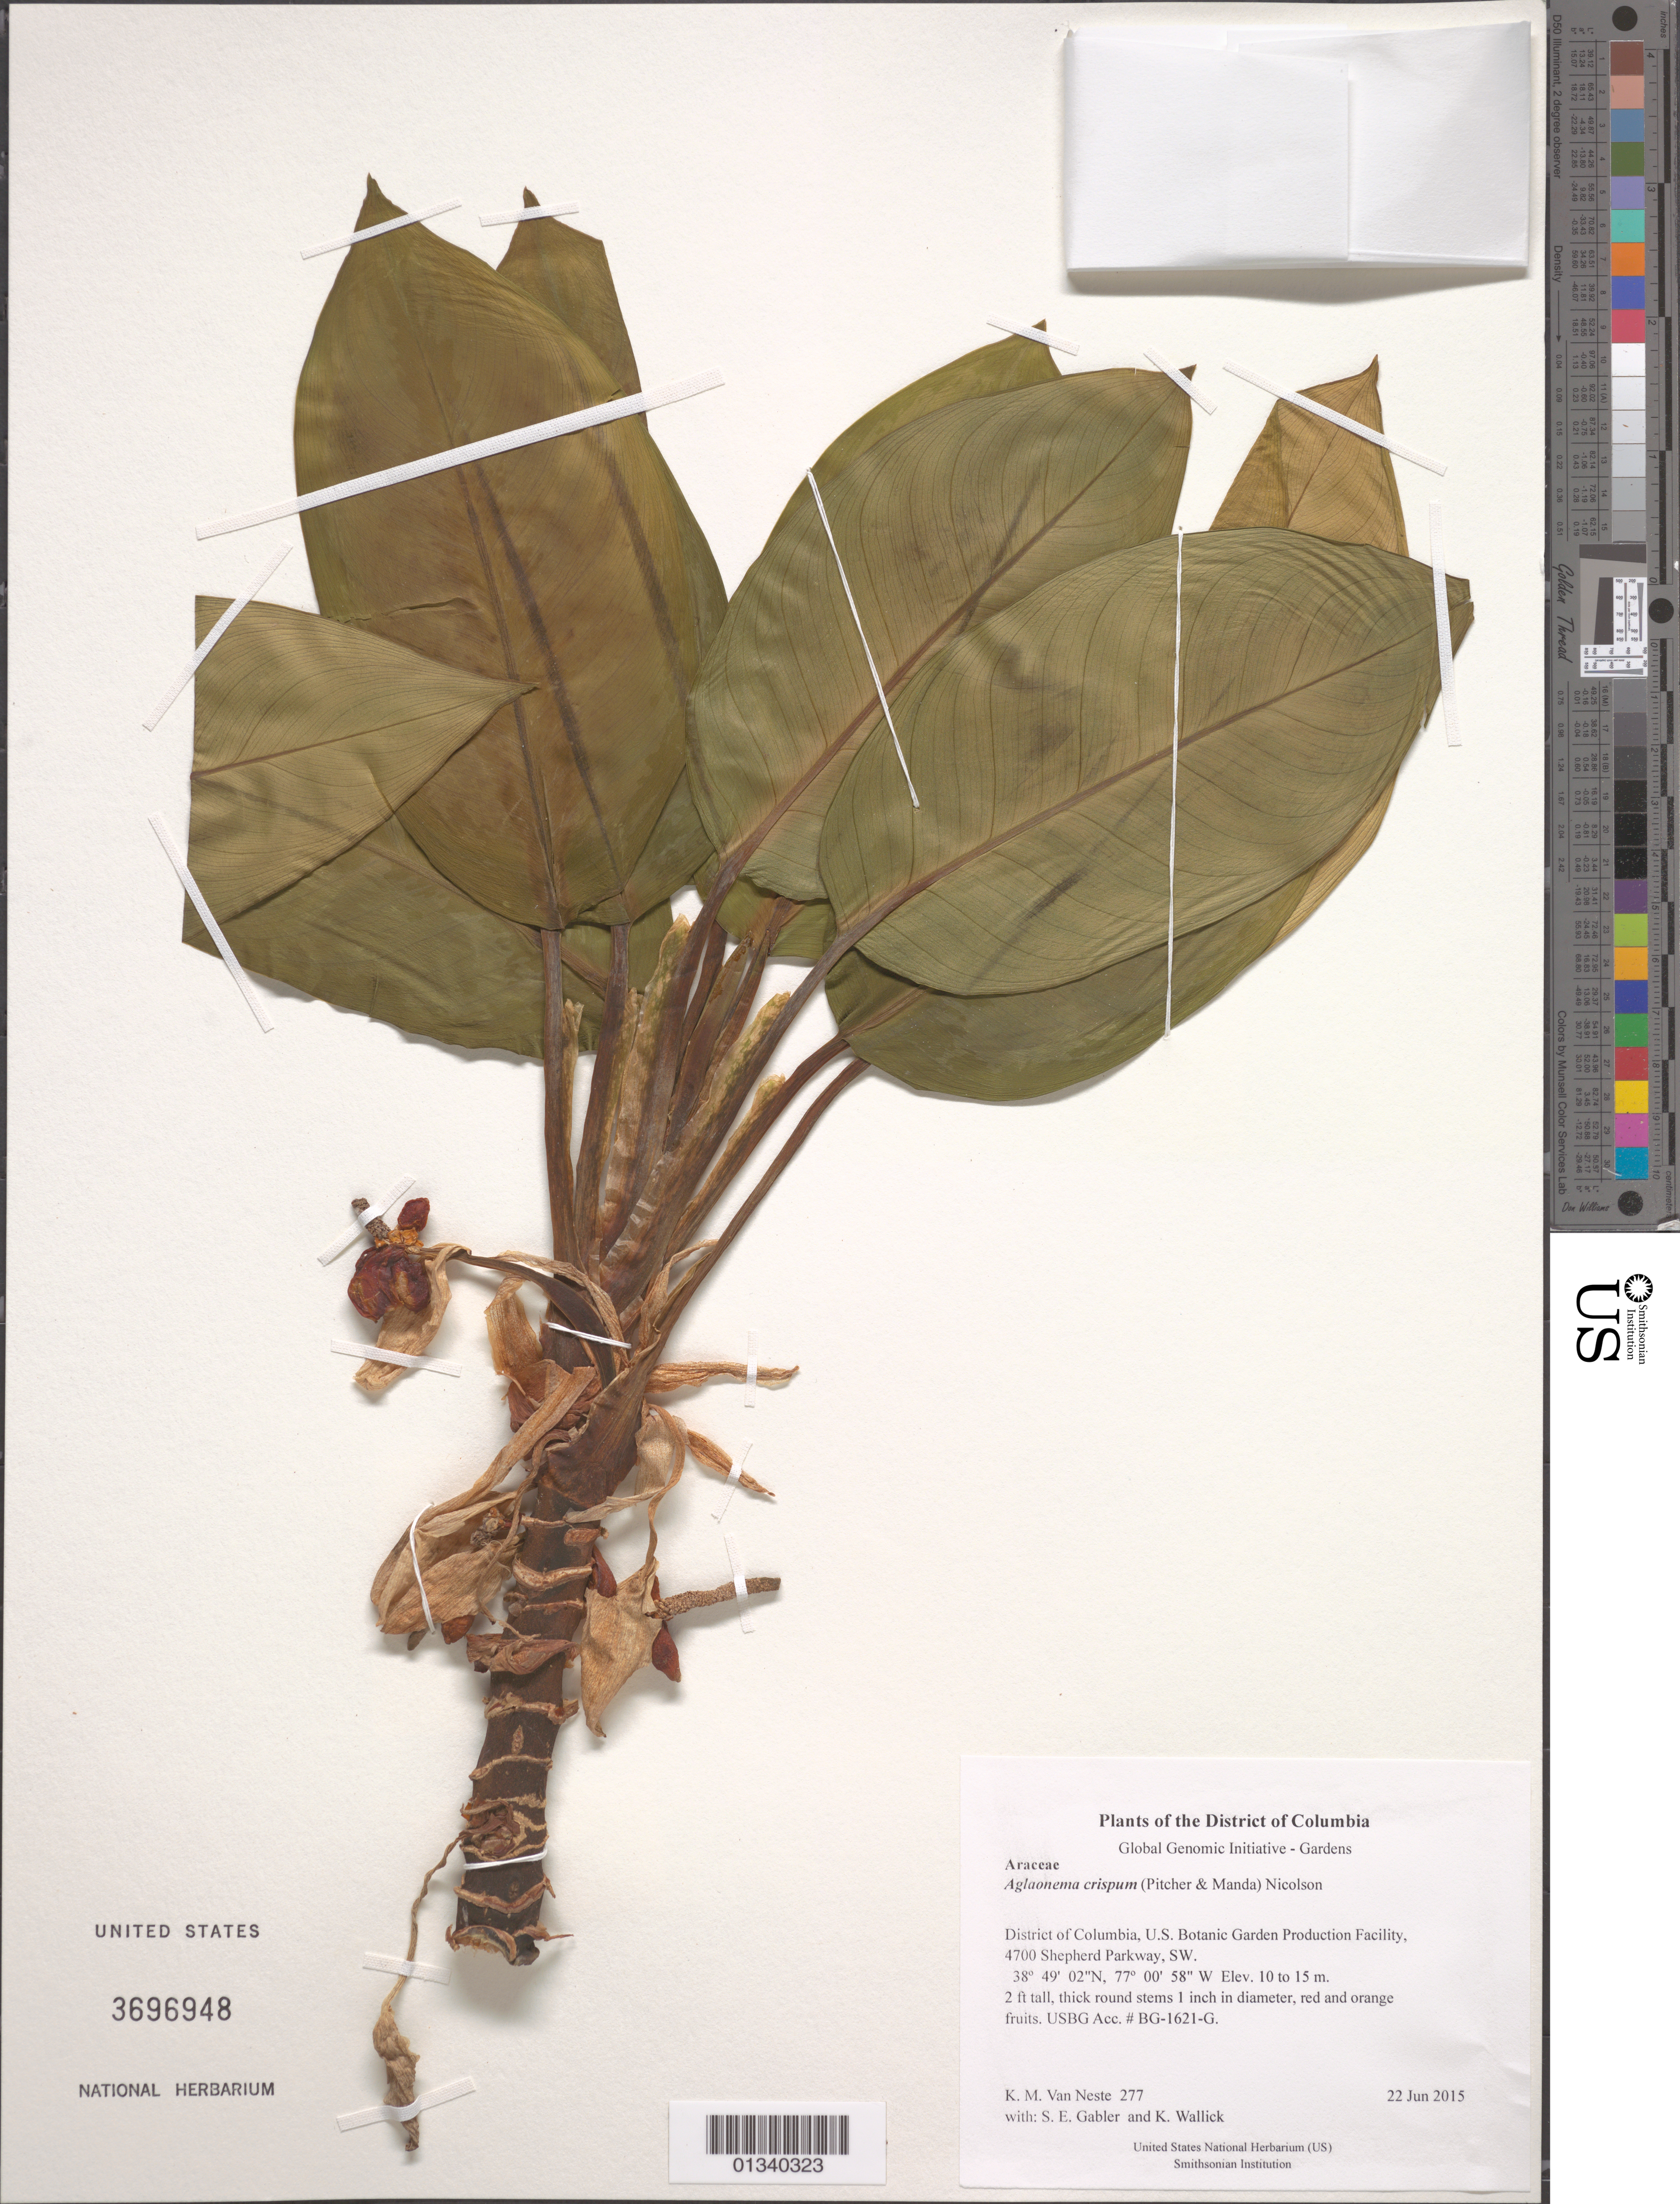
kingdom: Plantae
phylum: Tracheophyta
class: Liliopsida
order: Alismatales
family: Araceae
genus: Aglaonema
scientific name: Aglaonema crispum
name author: (Pitcher & Manda) Nicolson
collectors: K. M. Van Neste, S. E. Gabler & K. Wallick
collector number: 277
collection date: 2015-06-22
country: United States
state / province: District of Columbia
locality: U.S. Botanic Garden Production Facility, 4700 Shepherd Parkway, SW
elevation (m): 10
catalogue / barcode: US 3696948